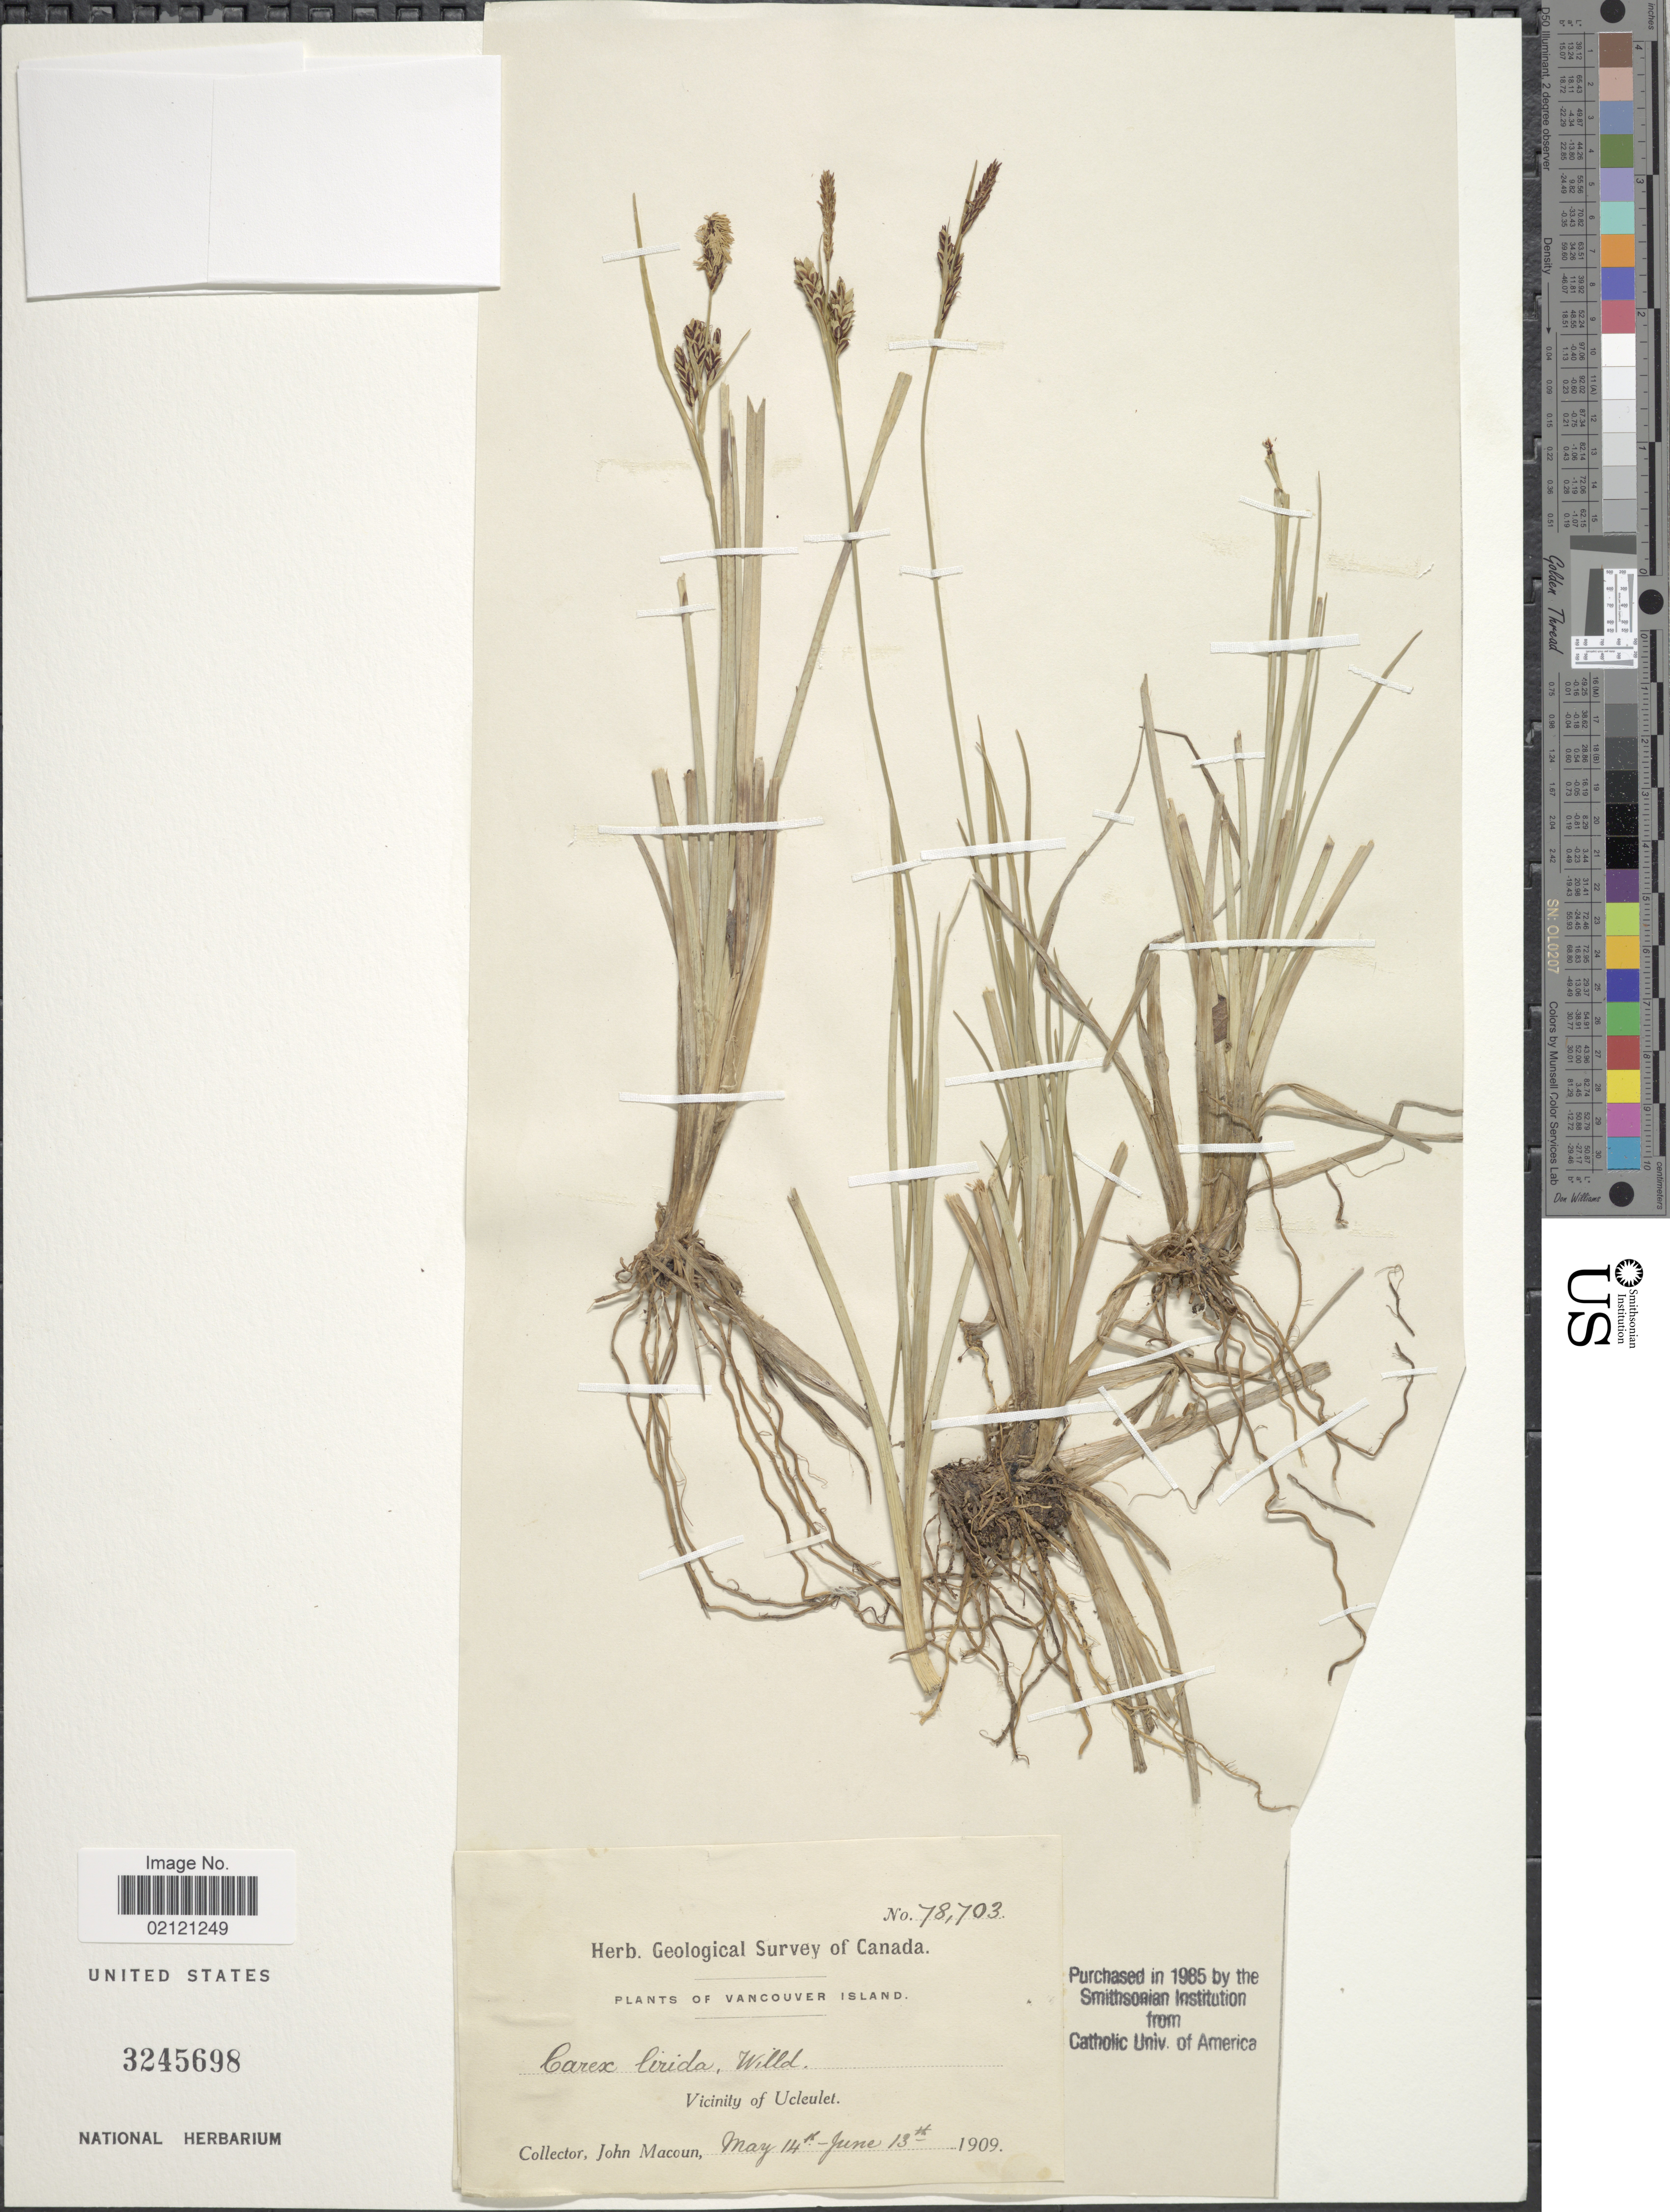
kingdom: Plantae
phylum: Tracheophyta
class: Liliopsida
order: Poales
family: Cyperaceae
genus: Carex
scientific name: Carex livida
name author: (Wahlenb.) Willd.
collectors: J. Macoun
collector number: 78703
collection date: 1909-05-14/1909-06-13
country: Canada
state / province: British Columbia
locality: Vancouver Island, Vicinity of Ucleulet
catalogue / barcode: US 3245698